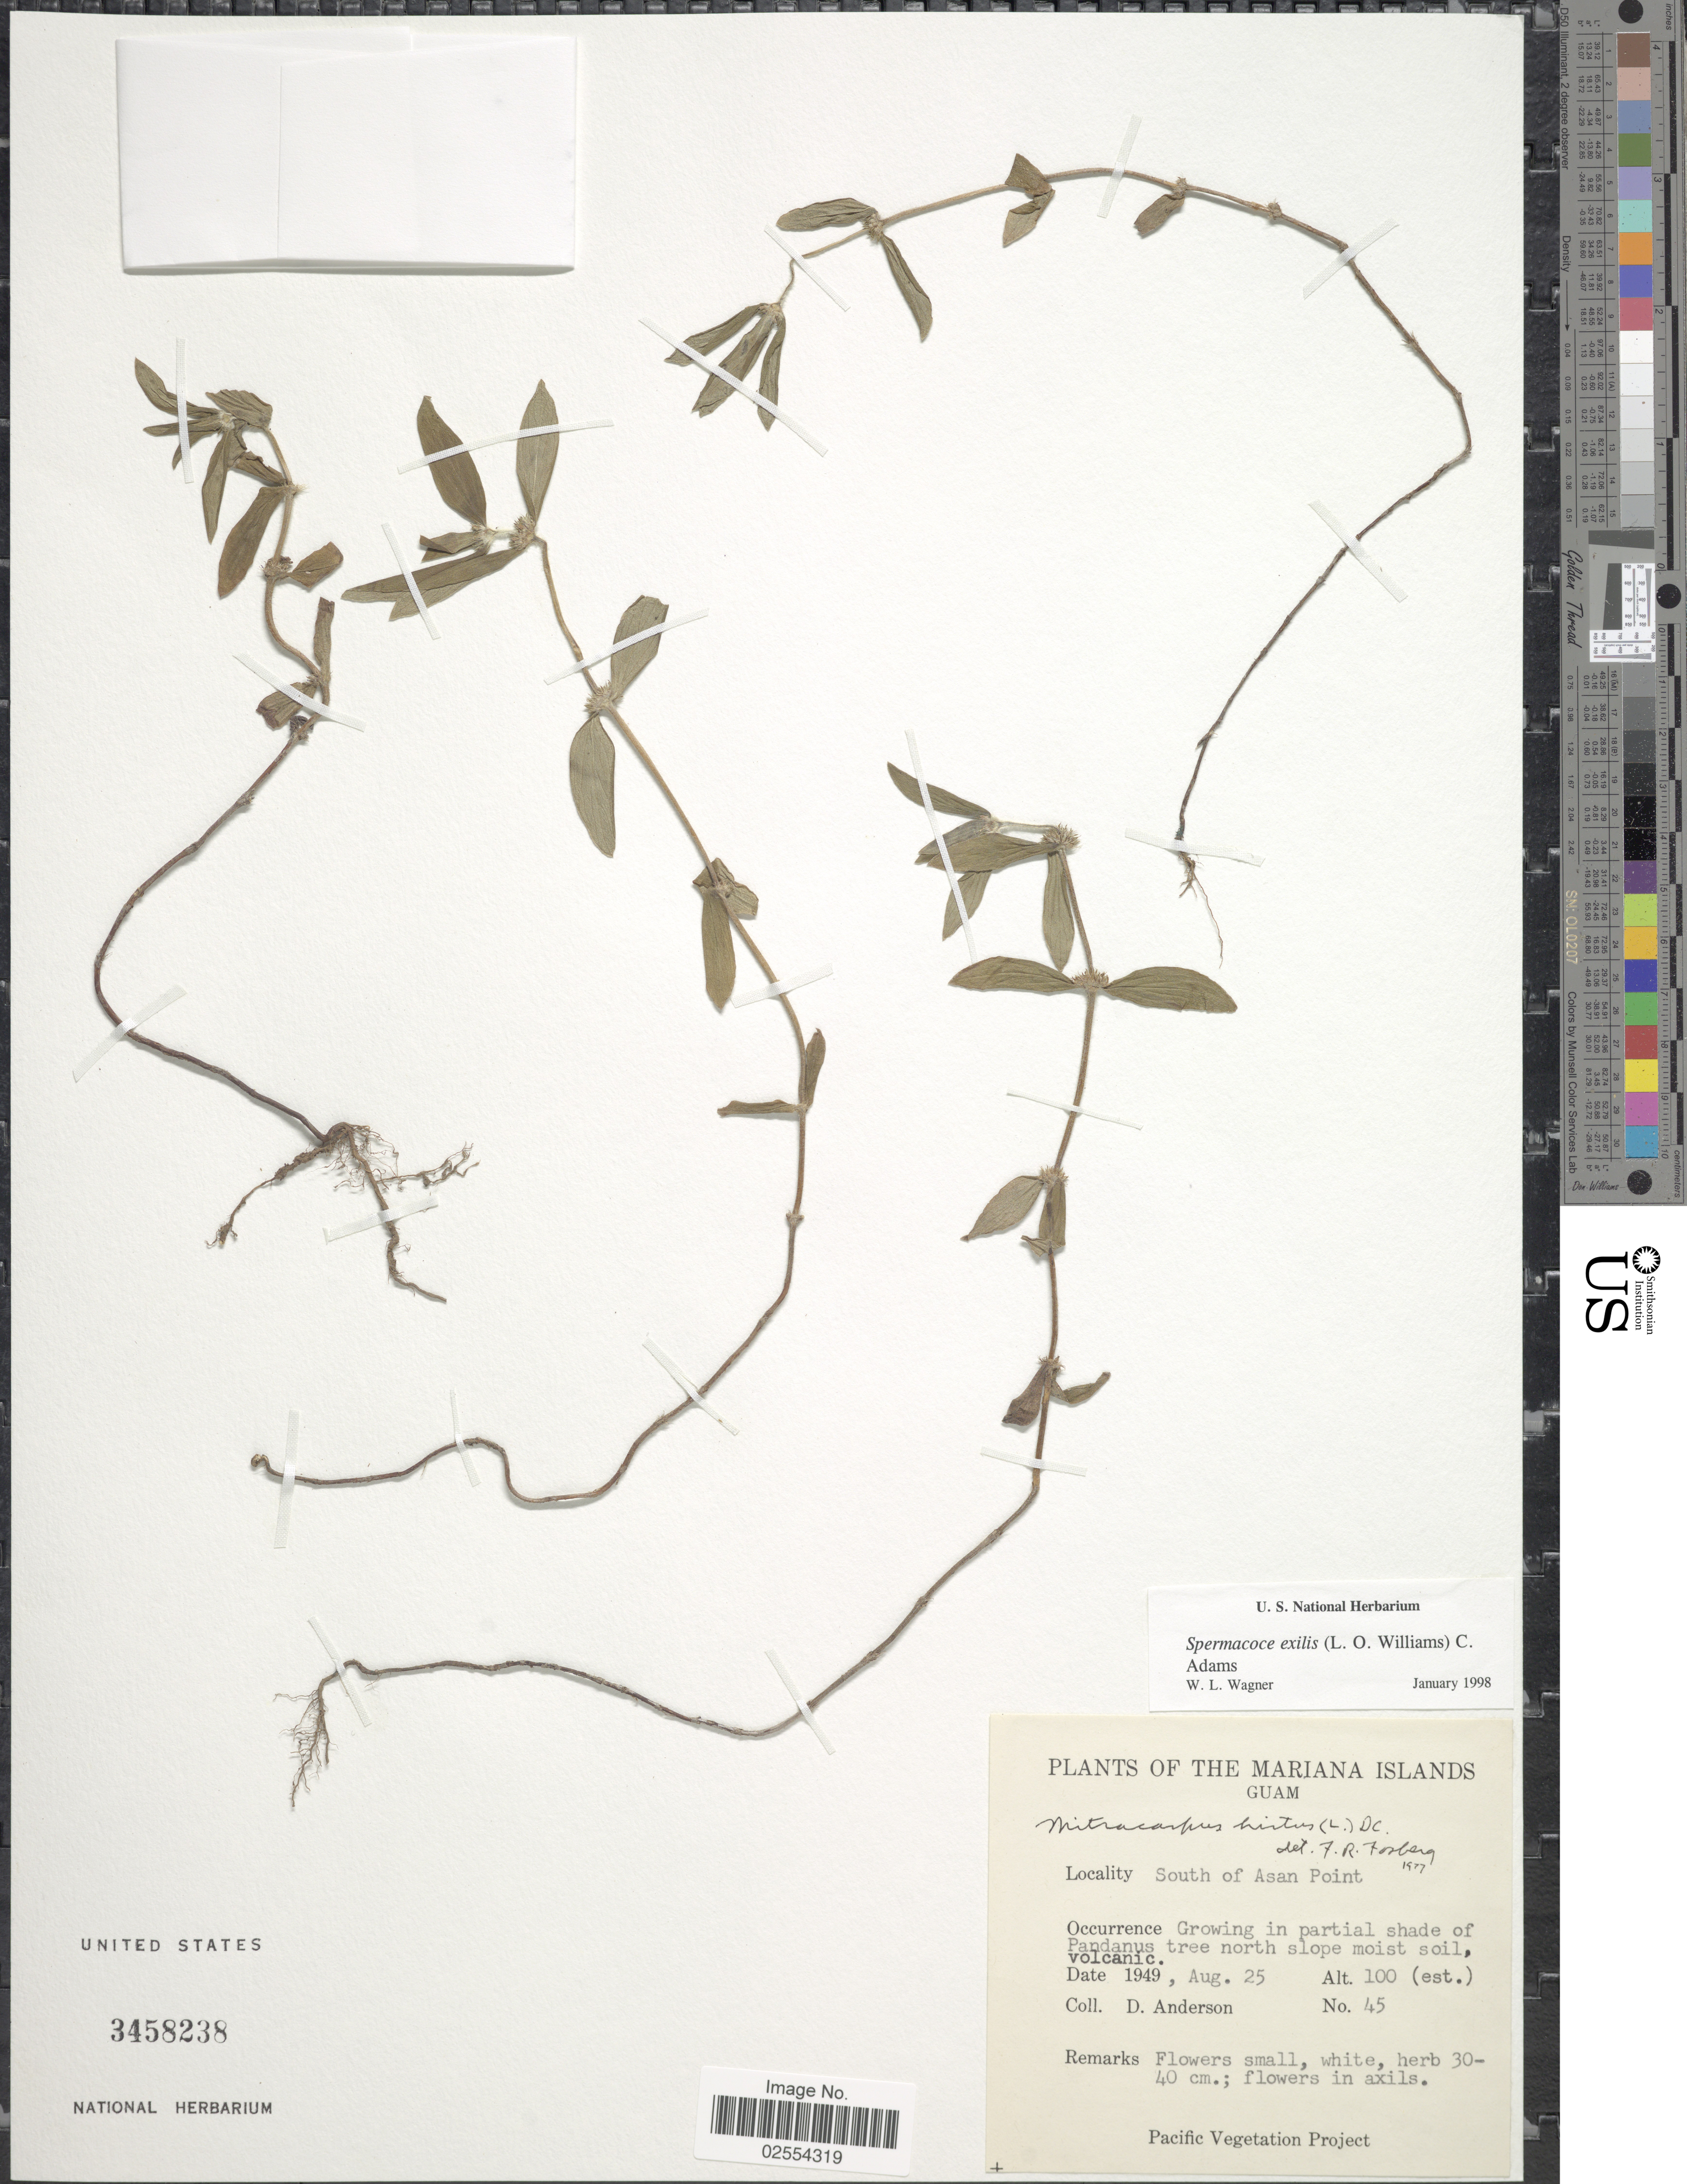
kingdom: Plantae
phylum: Tracheophyta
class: Magnoliopsida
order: Gentianales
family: Rubiaceae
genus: Spermacoce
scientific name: Spermacoce exilis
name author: (L.O. Williams) C.D. Adams ex W.C. Burger & C.M. Taylor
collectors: D. Anderson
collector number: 45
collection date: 1949-08-25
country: Guam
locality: The Mariana Islands, South of Asan Point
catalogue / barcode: US 3458238